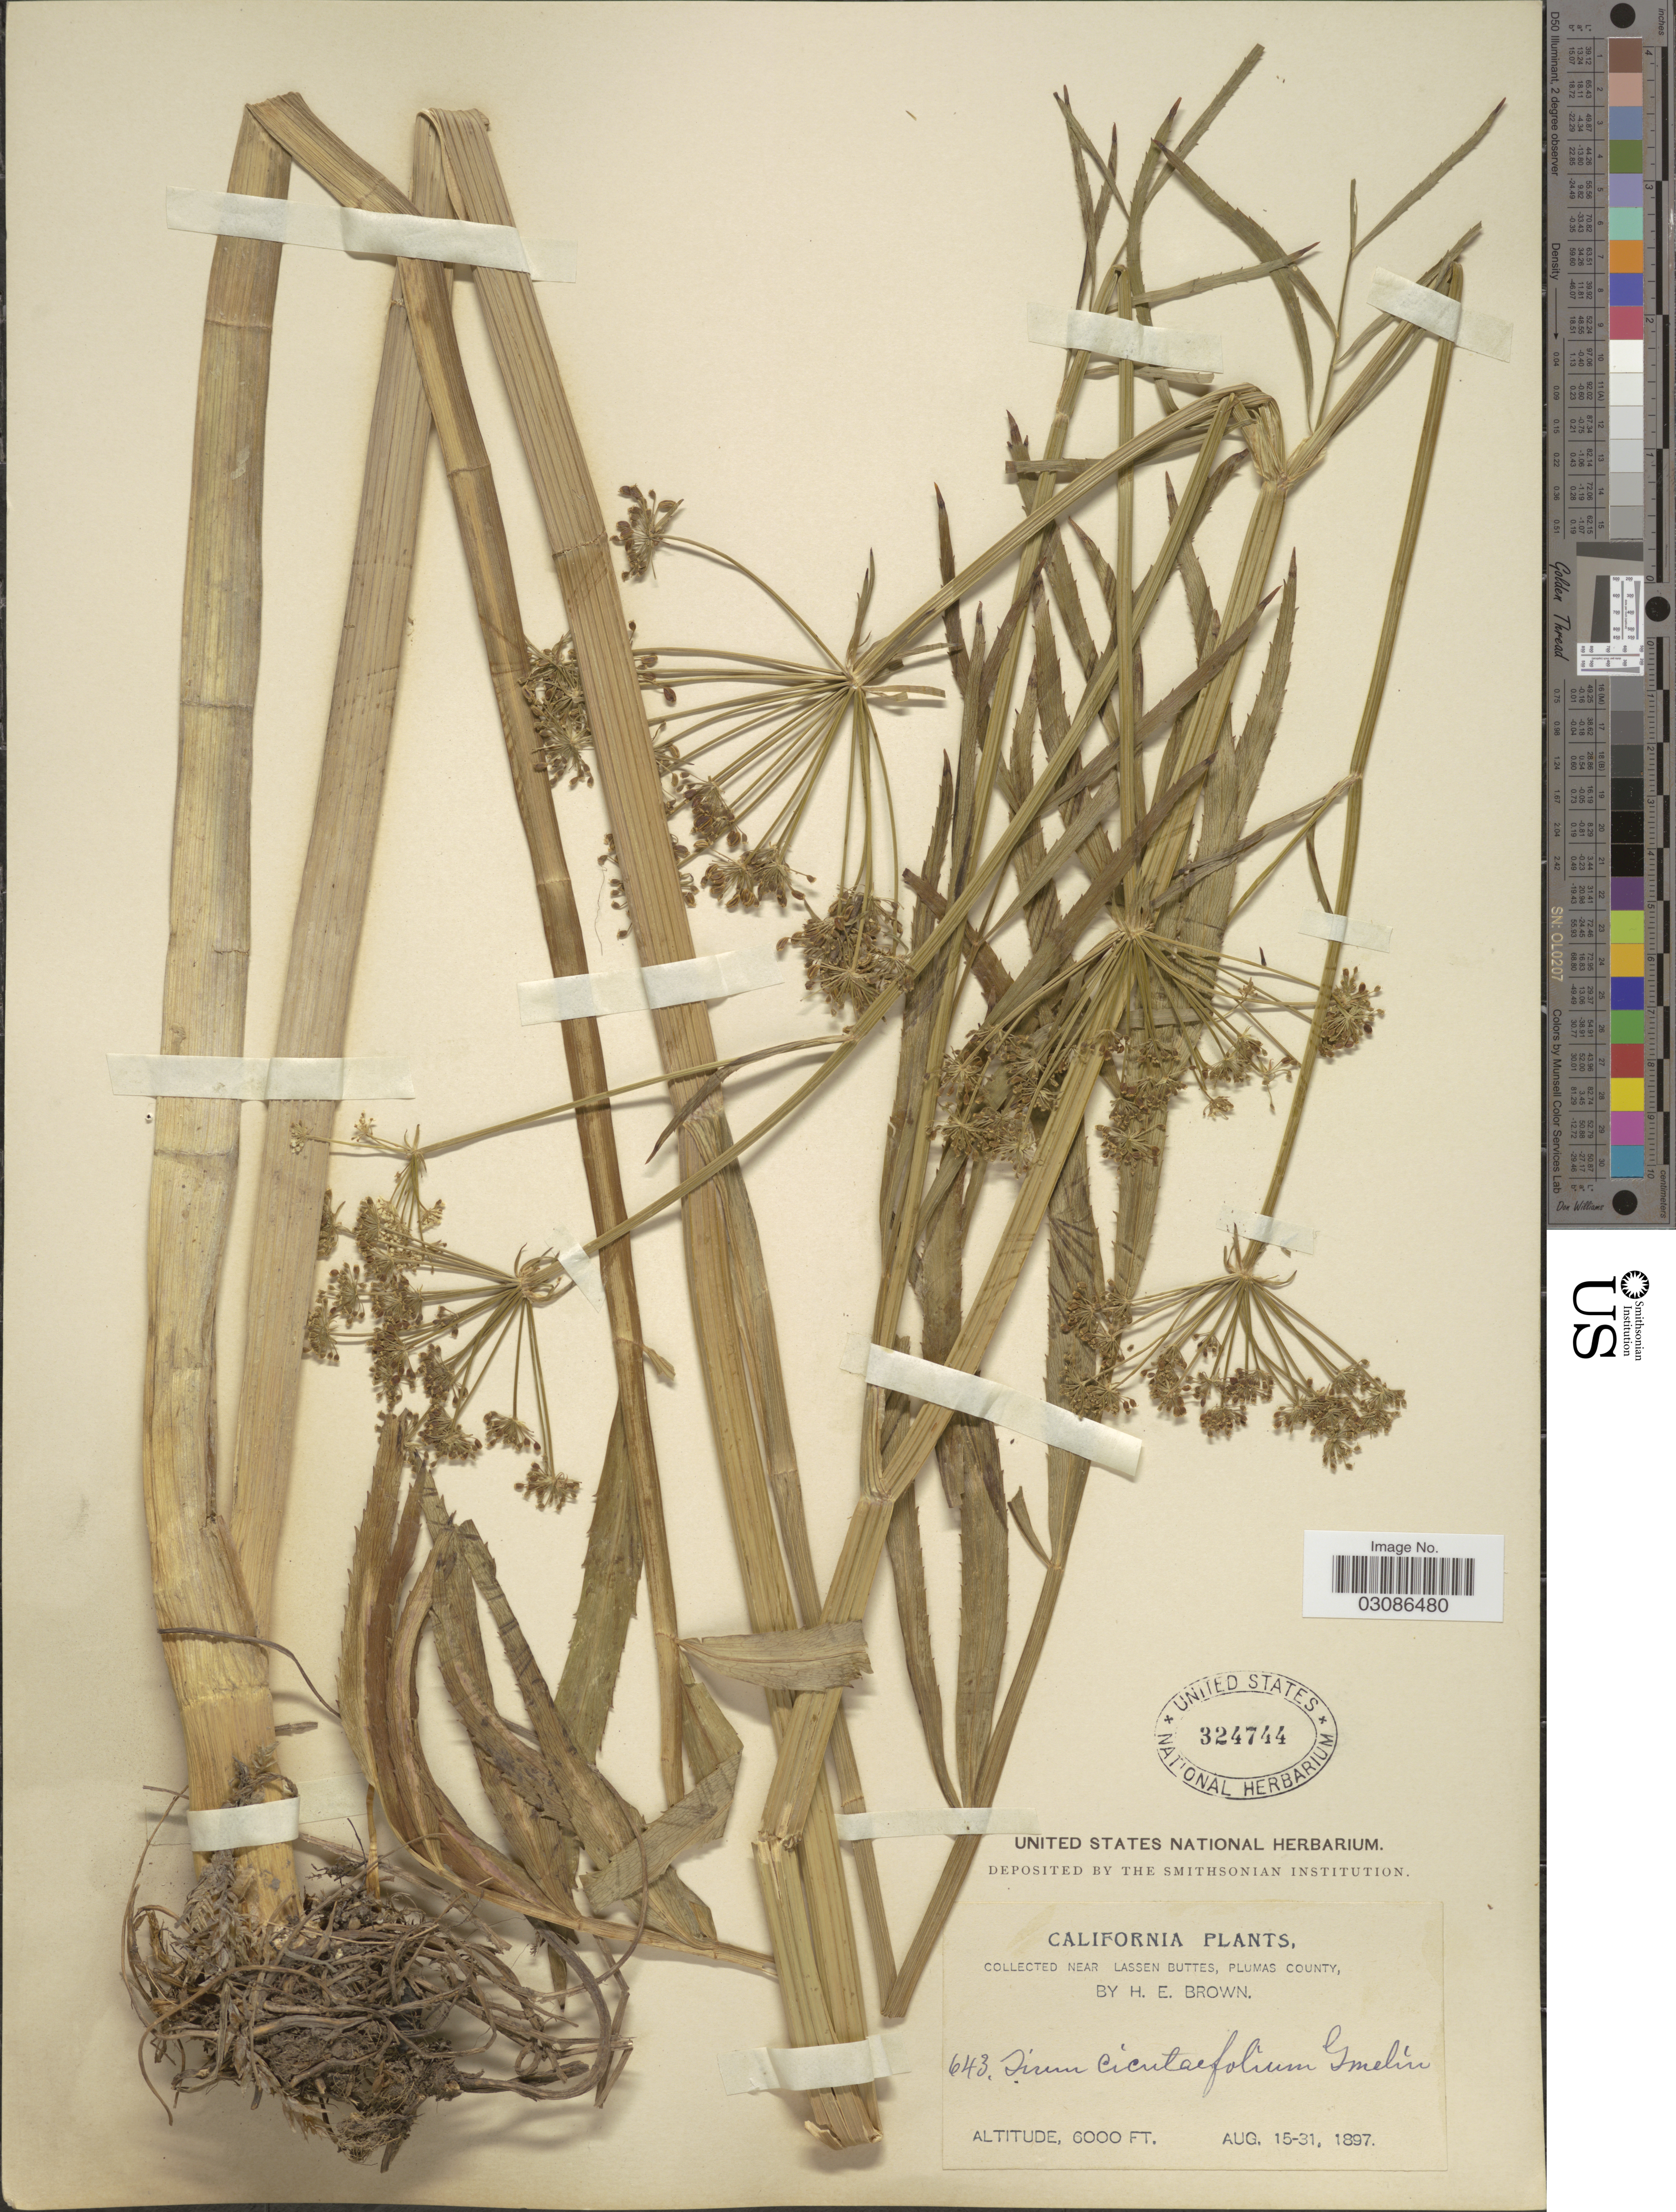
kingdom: Plantae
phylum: Tracheophyta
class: Magnoliopsida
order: Apiales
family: Apiaceae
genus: Sium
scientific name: Sium suave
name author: Walter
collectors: H. E. Brown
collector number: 643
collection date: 1897-08-15/1897-08-31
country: United States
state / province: California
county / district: Plumas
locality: Near Lassen Buttes, Plumas County.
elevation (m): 1829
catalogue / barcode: US 324744